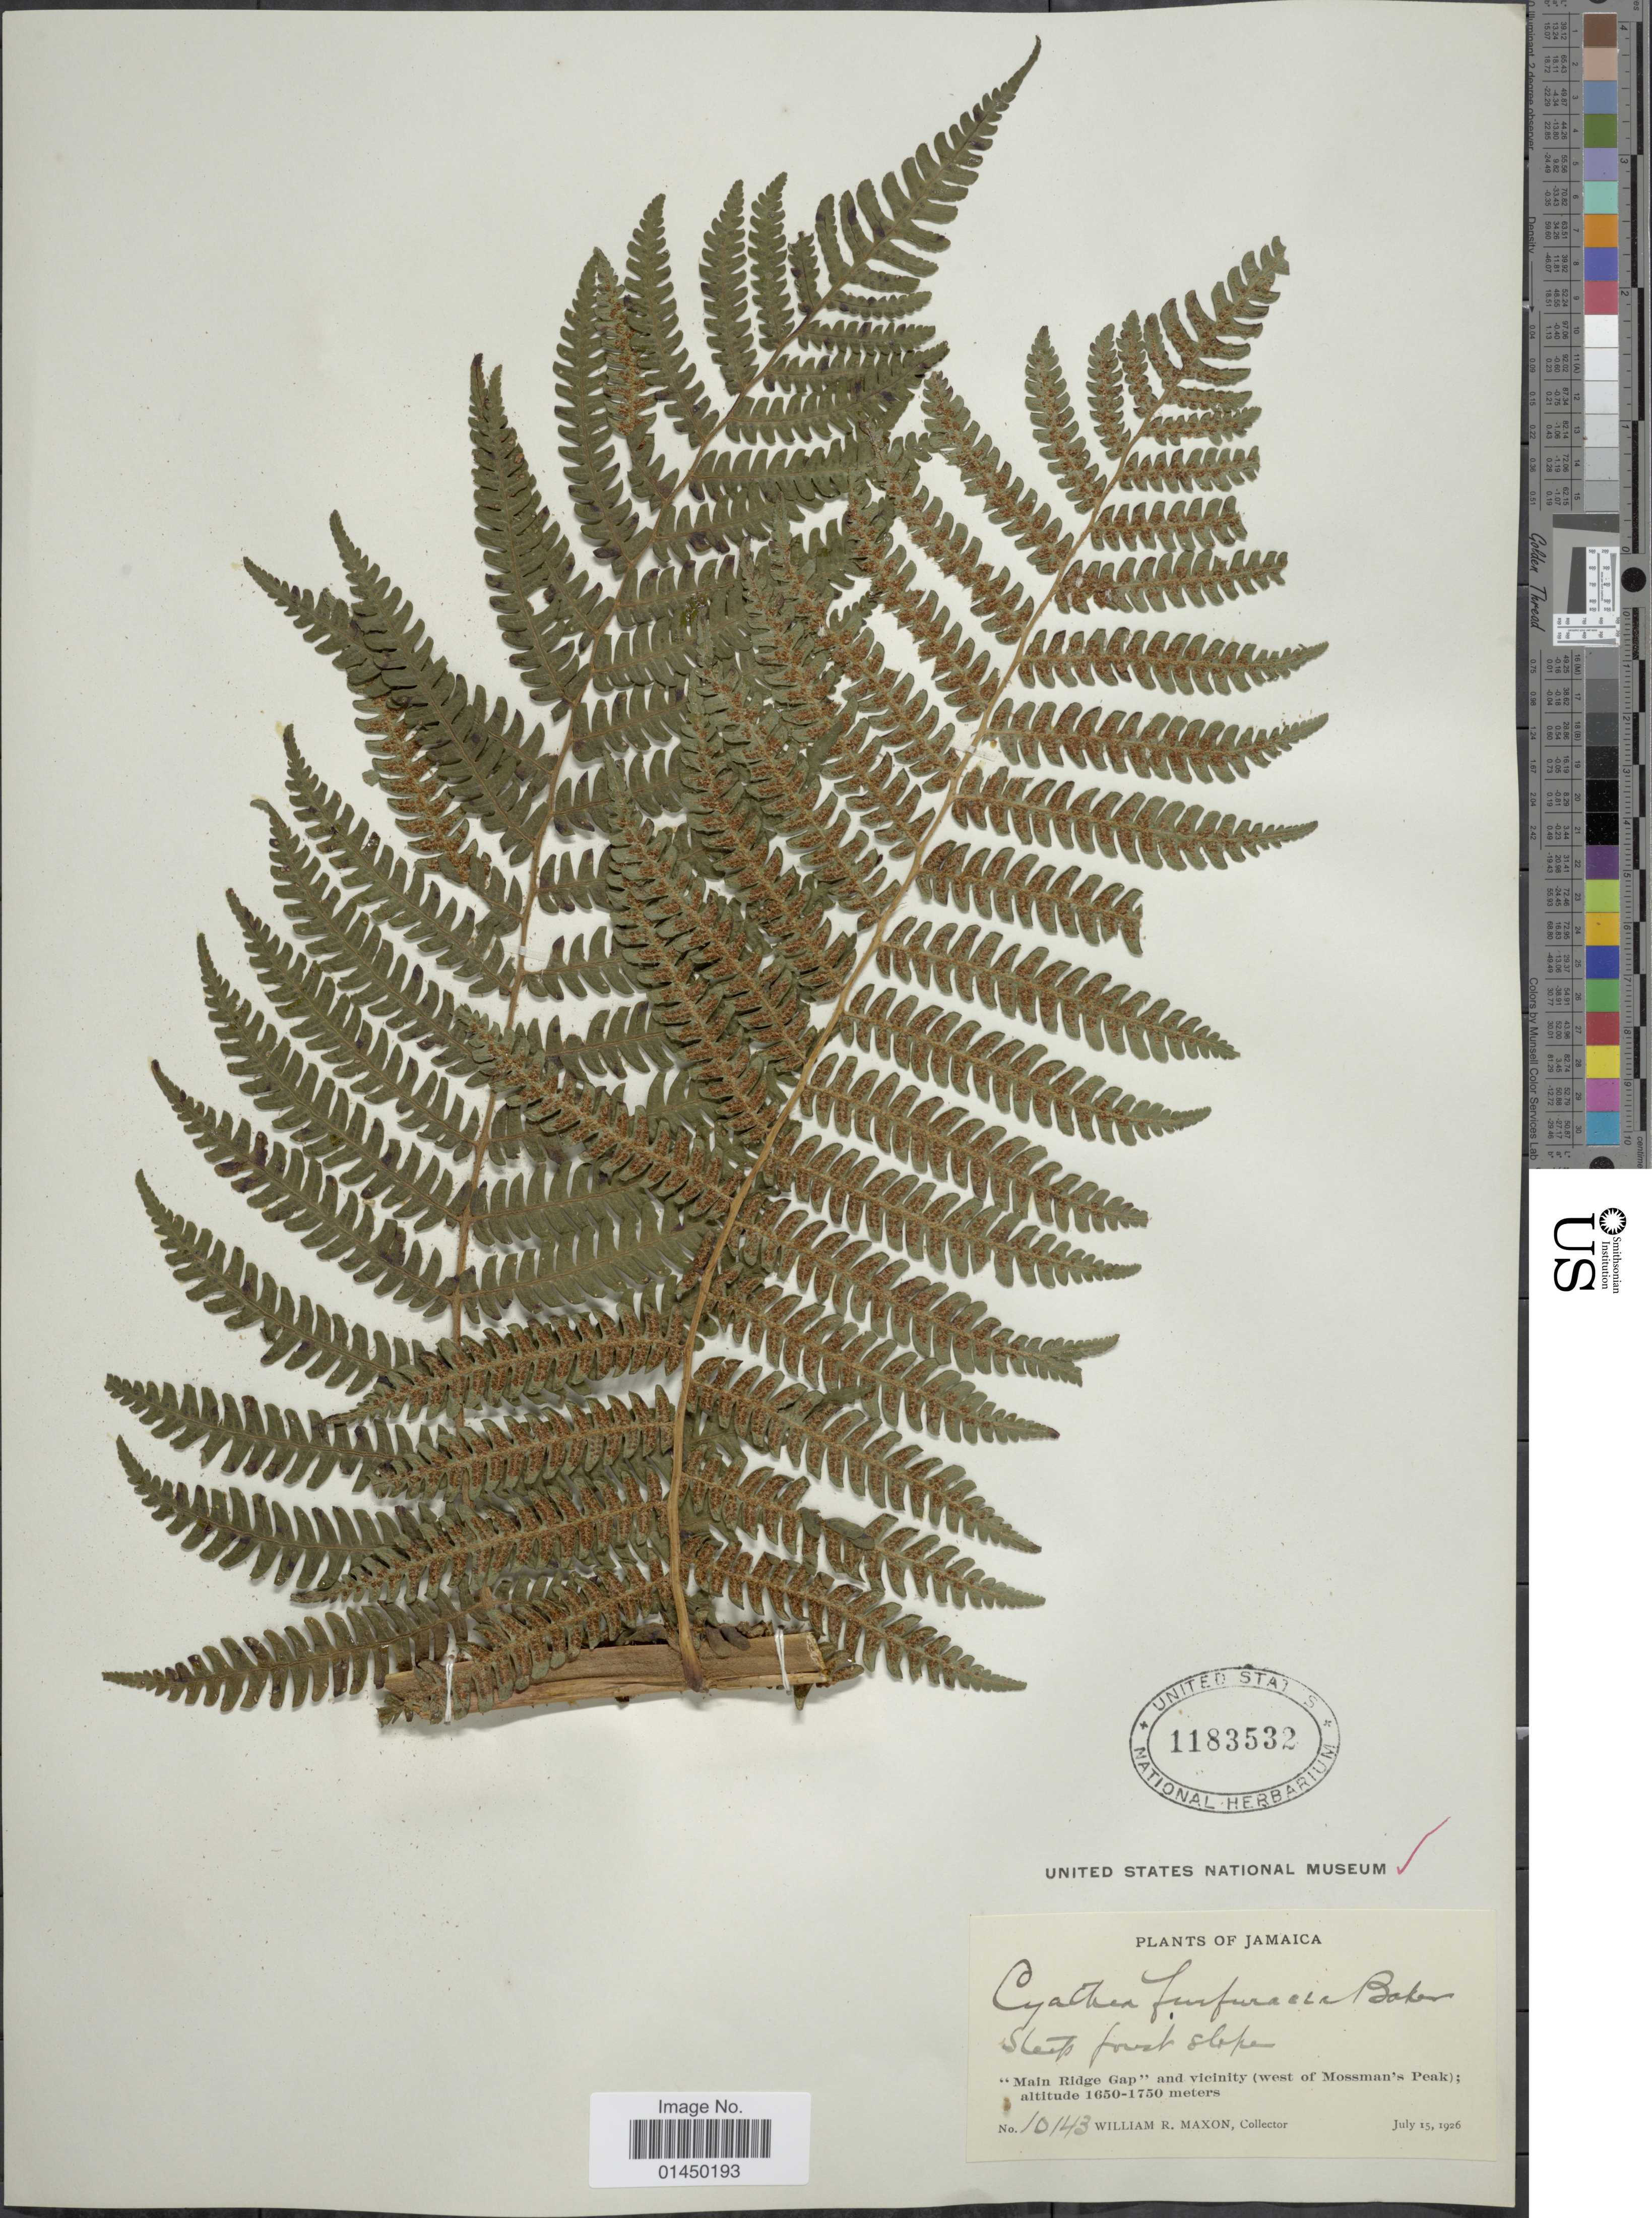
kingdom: Plantae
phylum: Tracheophyta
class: Polypodiopsida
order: Cyatheales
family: Cyatheaceae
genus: Cyathea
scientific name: Cyathea furfuracea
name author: Christ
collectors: W. R. Maxon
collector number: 10143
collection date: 1926-07-15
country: Jamaica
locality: Main Ridge Gap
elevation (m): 1650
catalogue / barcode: US 1183532